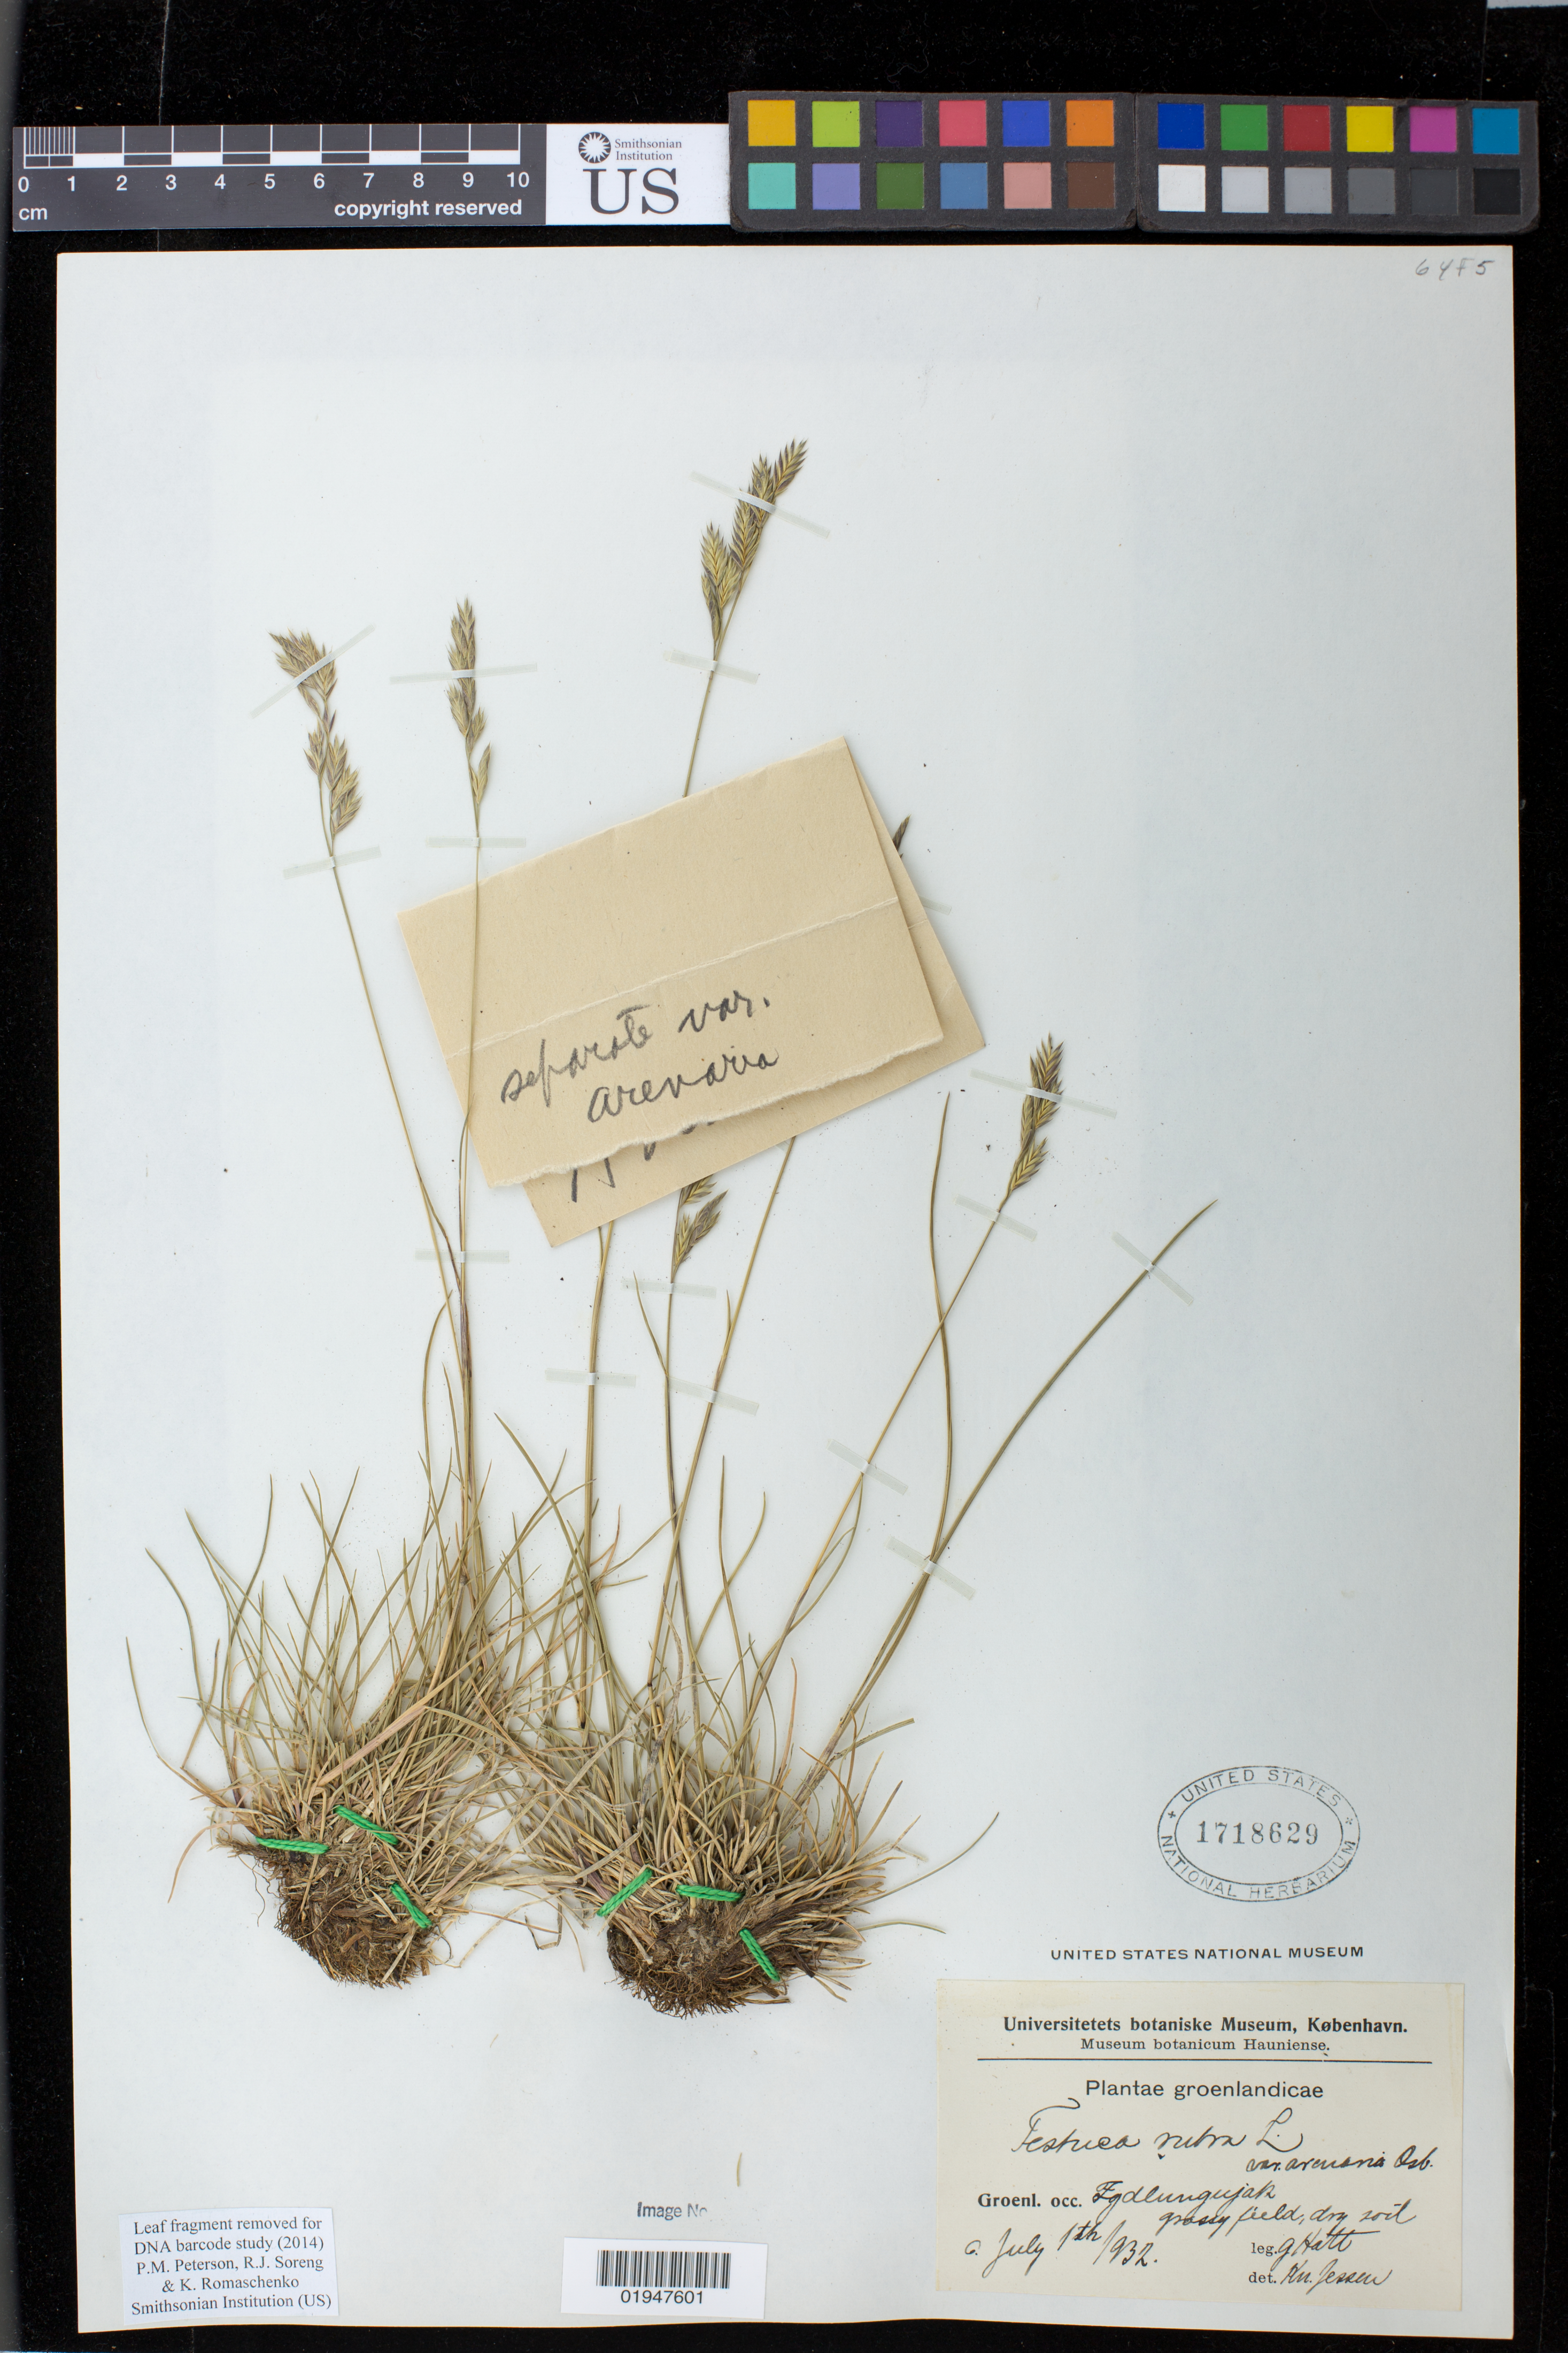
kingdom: Plantae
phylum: Tracheophyta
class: Liliopsida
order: Poales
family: Poaceae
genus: Festuca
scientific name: Festuca rubra var. arenaria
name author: (Osbeck) Fr.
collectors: G. Hatt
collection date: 1932-07-01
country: Greenland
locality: Groenl. occ. Fgdlungujak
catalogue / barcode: US 1718629